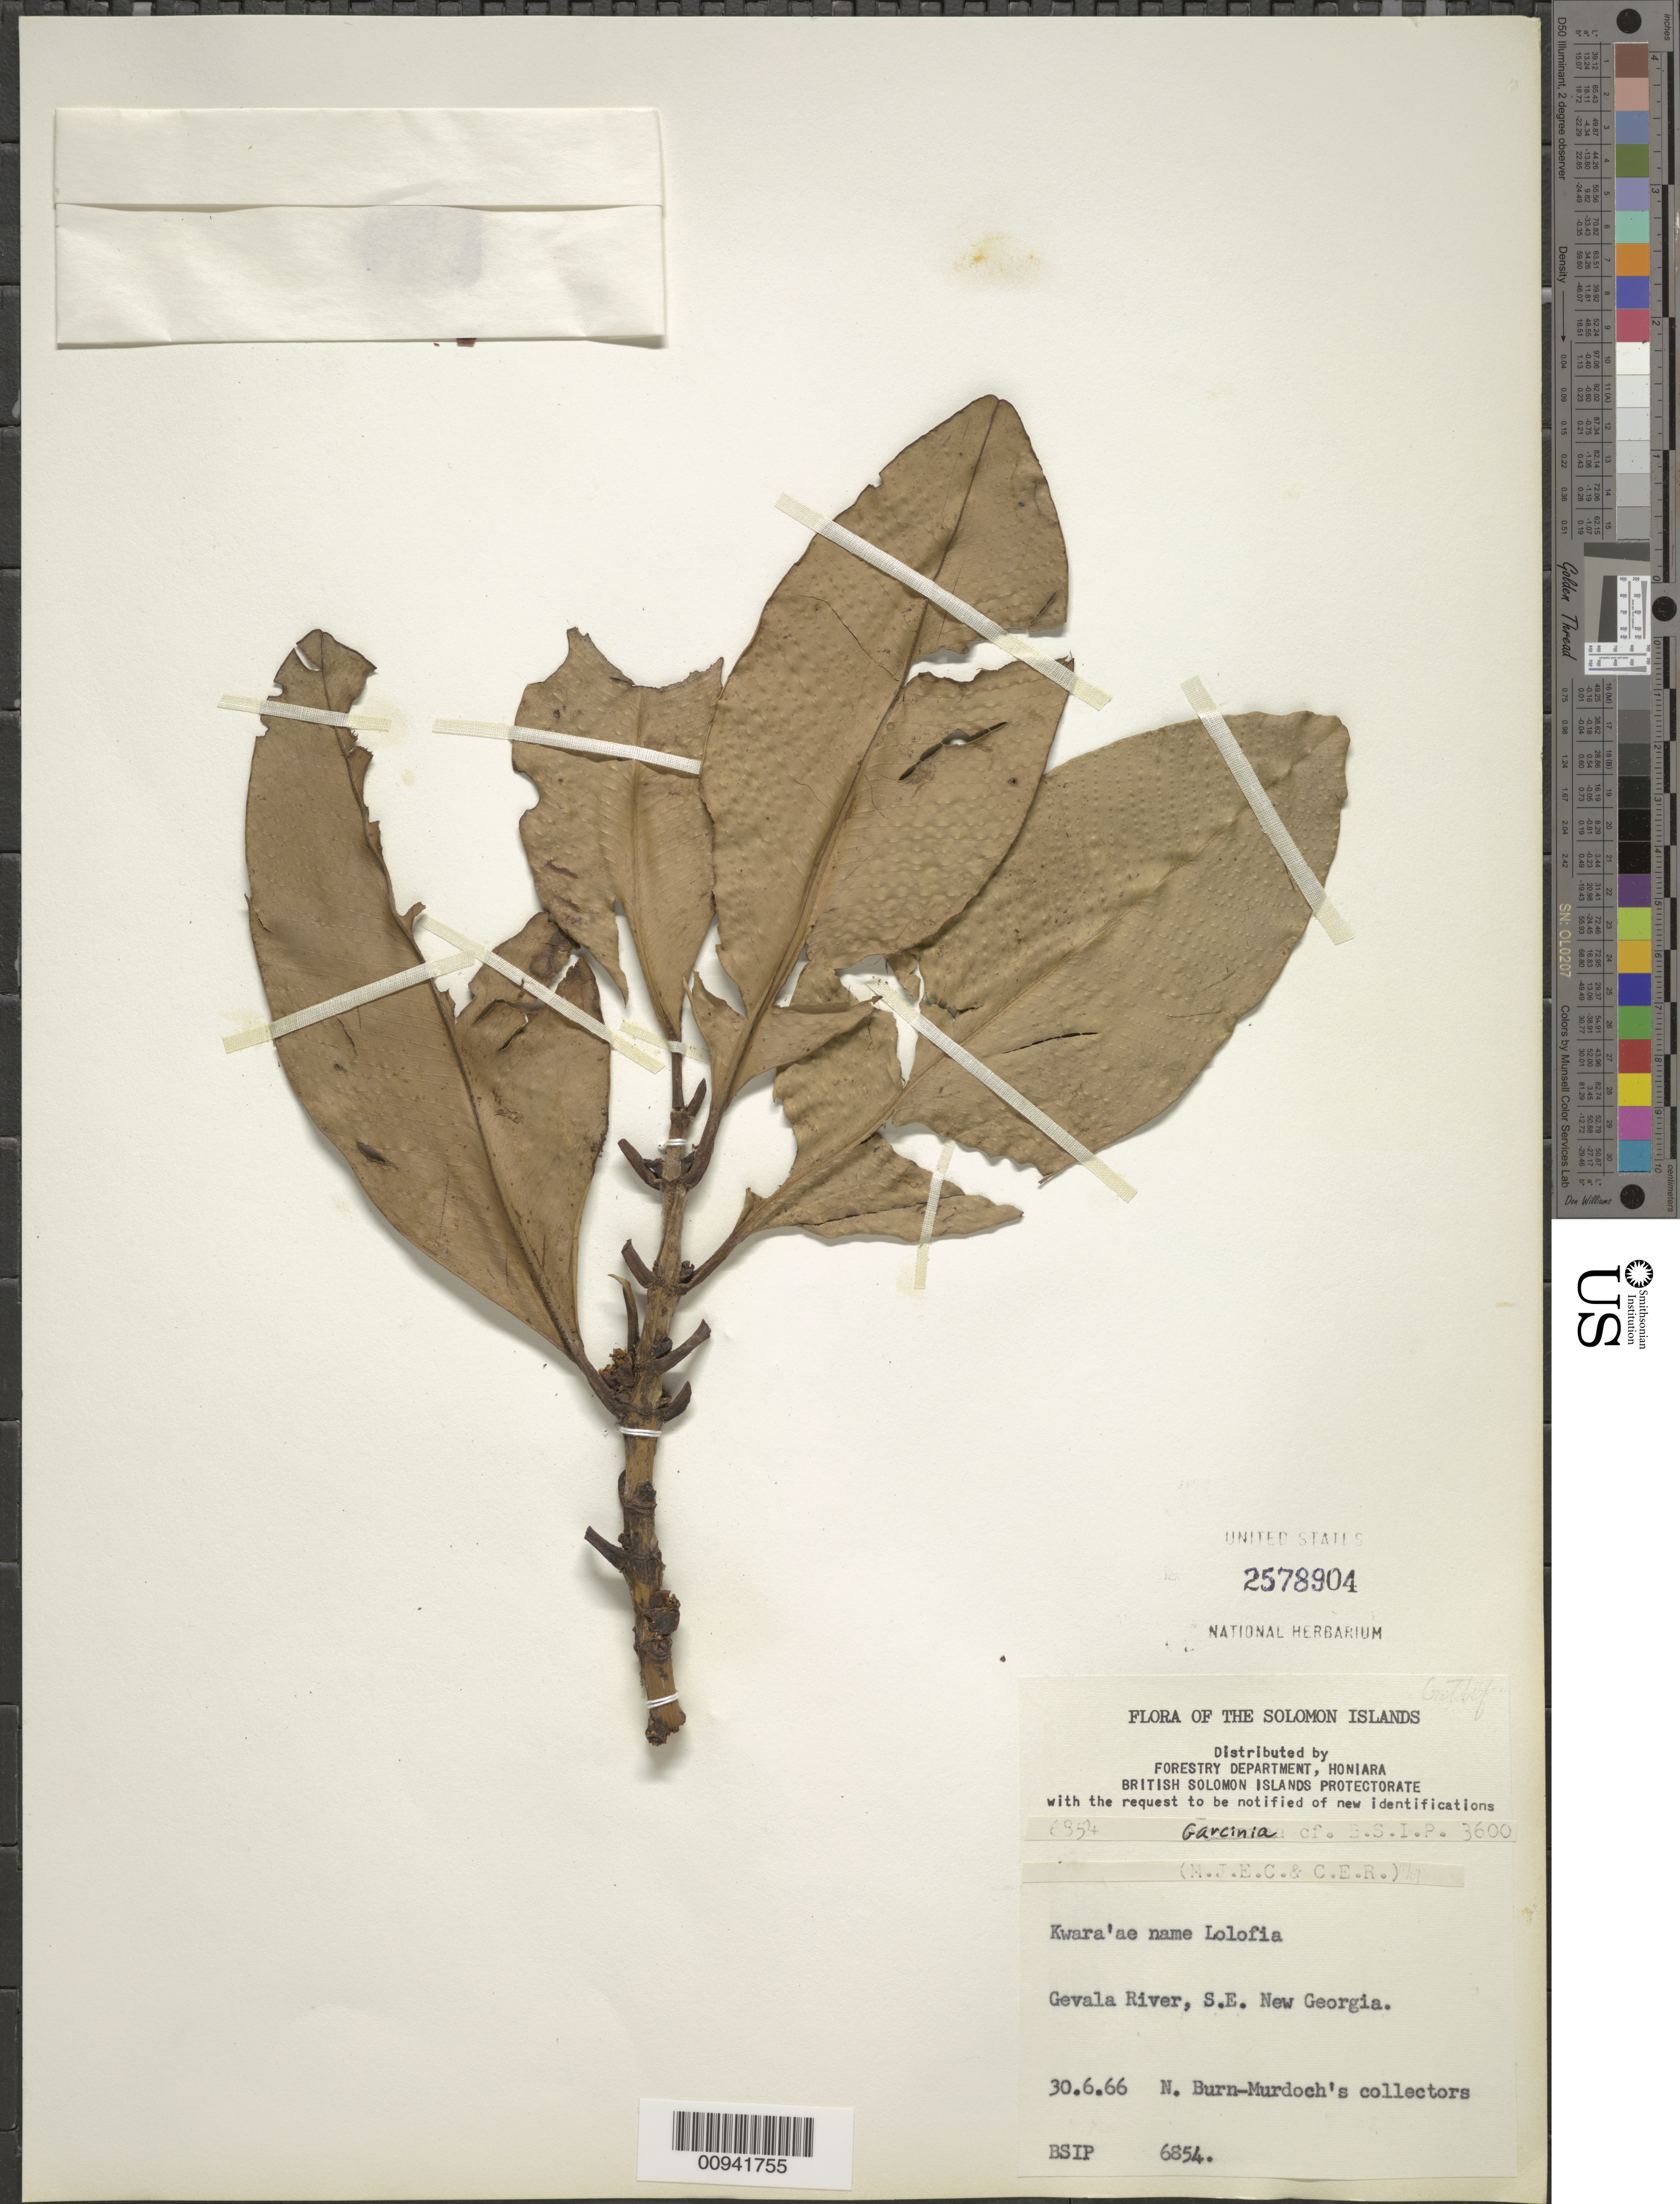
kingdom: Plantae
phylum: Tracheophyta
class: Magnoliopsida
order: Malpighiales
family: Clusiaceae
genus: Garcinia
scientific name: Garcinia sp.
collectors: N. Burn-Murdoch's collectors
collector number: BSIP 6854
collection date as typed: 30 Jun 1966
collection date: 1966-06-30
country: Solomon Islands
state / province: Western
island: New Georgia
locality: Gevala River, S.E. New Georgia.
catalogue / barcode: US 2578904